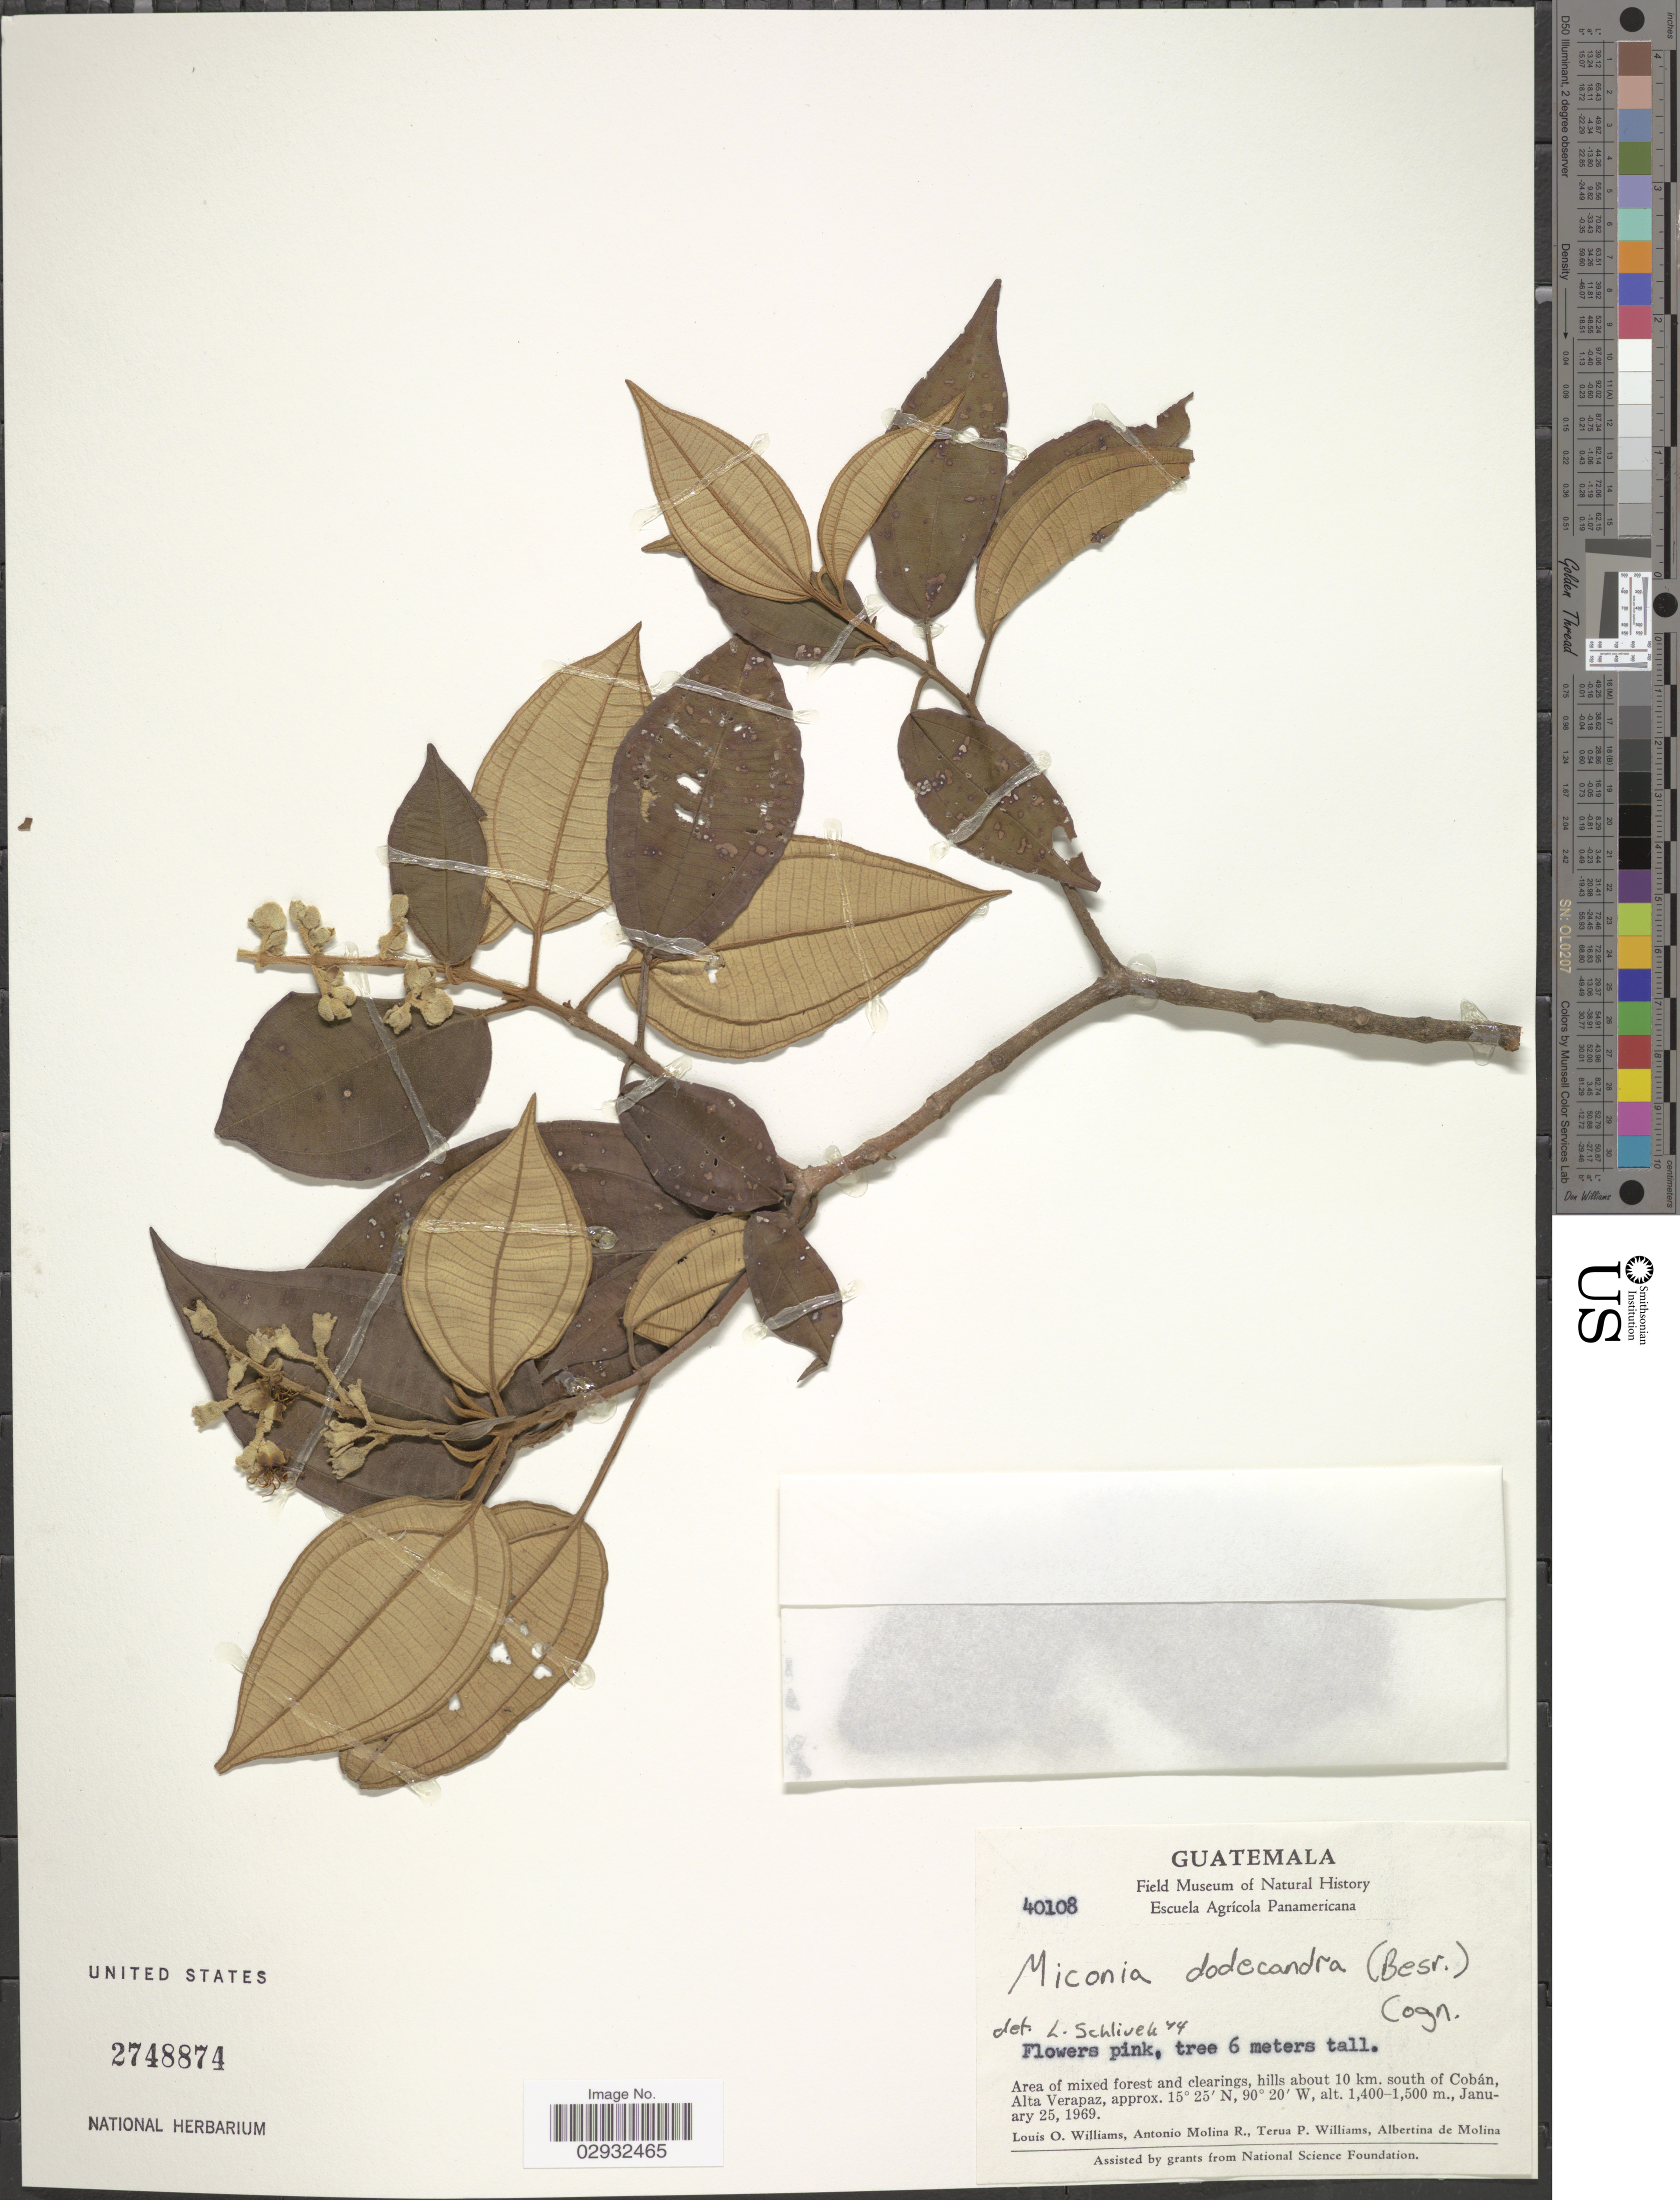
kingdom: Plantae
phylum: Tracheophyta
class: Magnoliopsida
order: Myrtales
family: Melastomataceae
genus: Miconia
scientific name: Miconia dodecandra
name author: Cogn.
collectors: L. O. Williams, A. Molina R., T. Williams & A. R. Molina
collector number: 40108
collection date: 1969-01-25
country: Guatemala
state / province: Alta Verapaz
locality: Area of mixed forest and clearings, hills about 10 km. south of Cobán.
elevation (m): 1400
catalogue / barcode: US 2748874